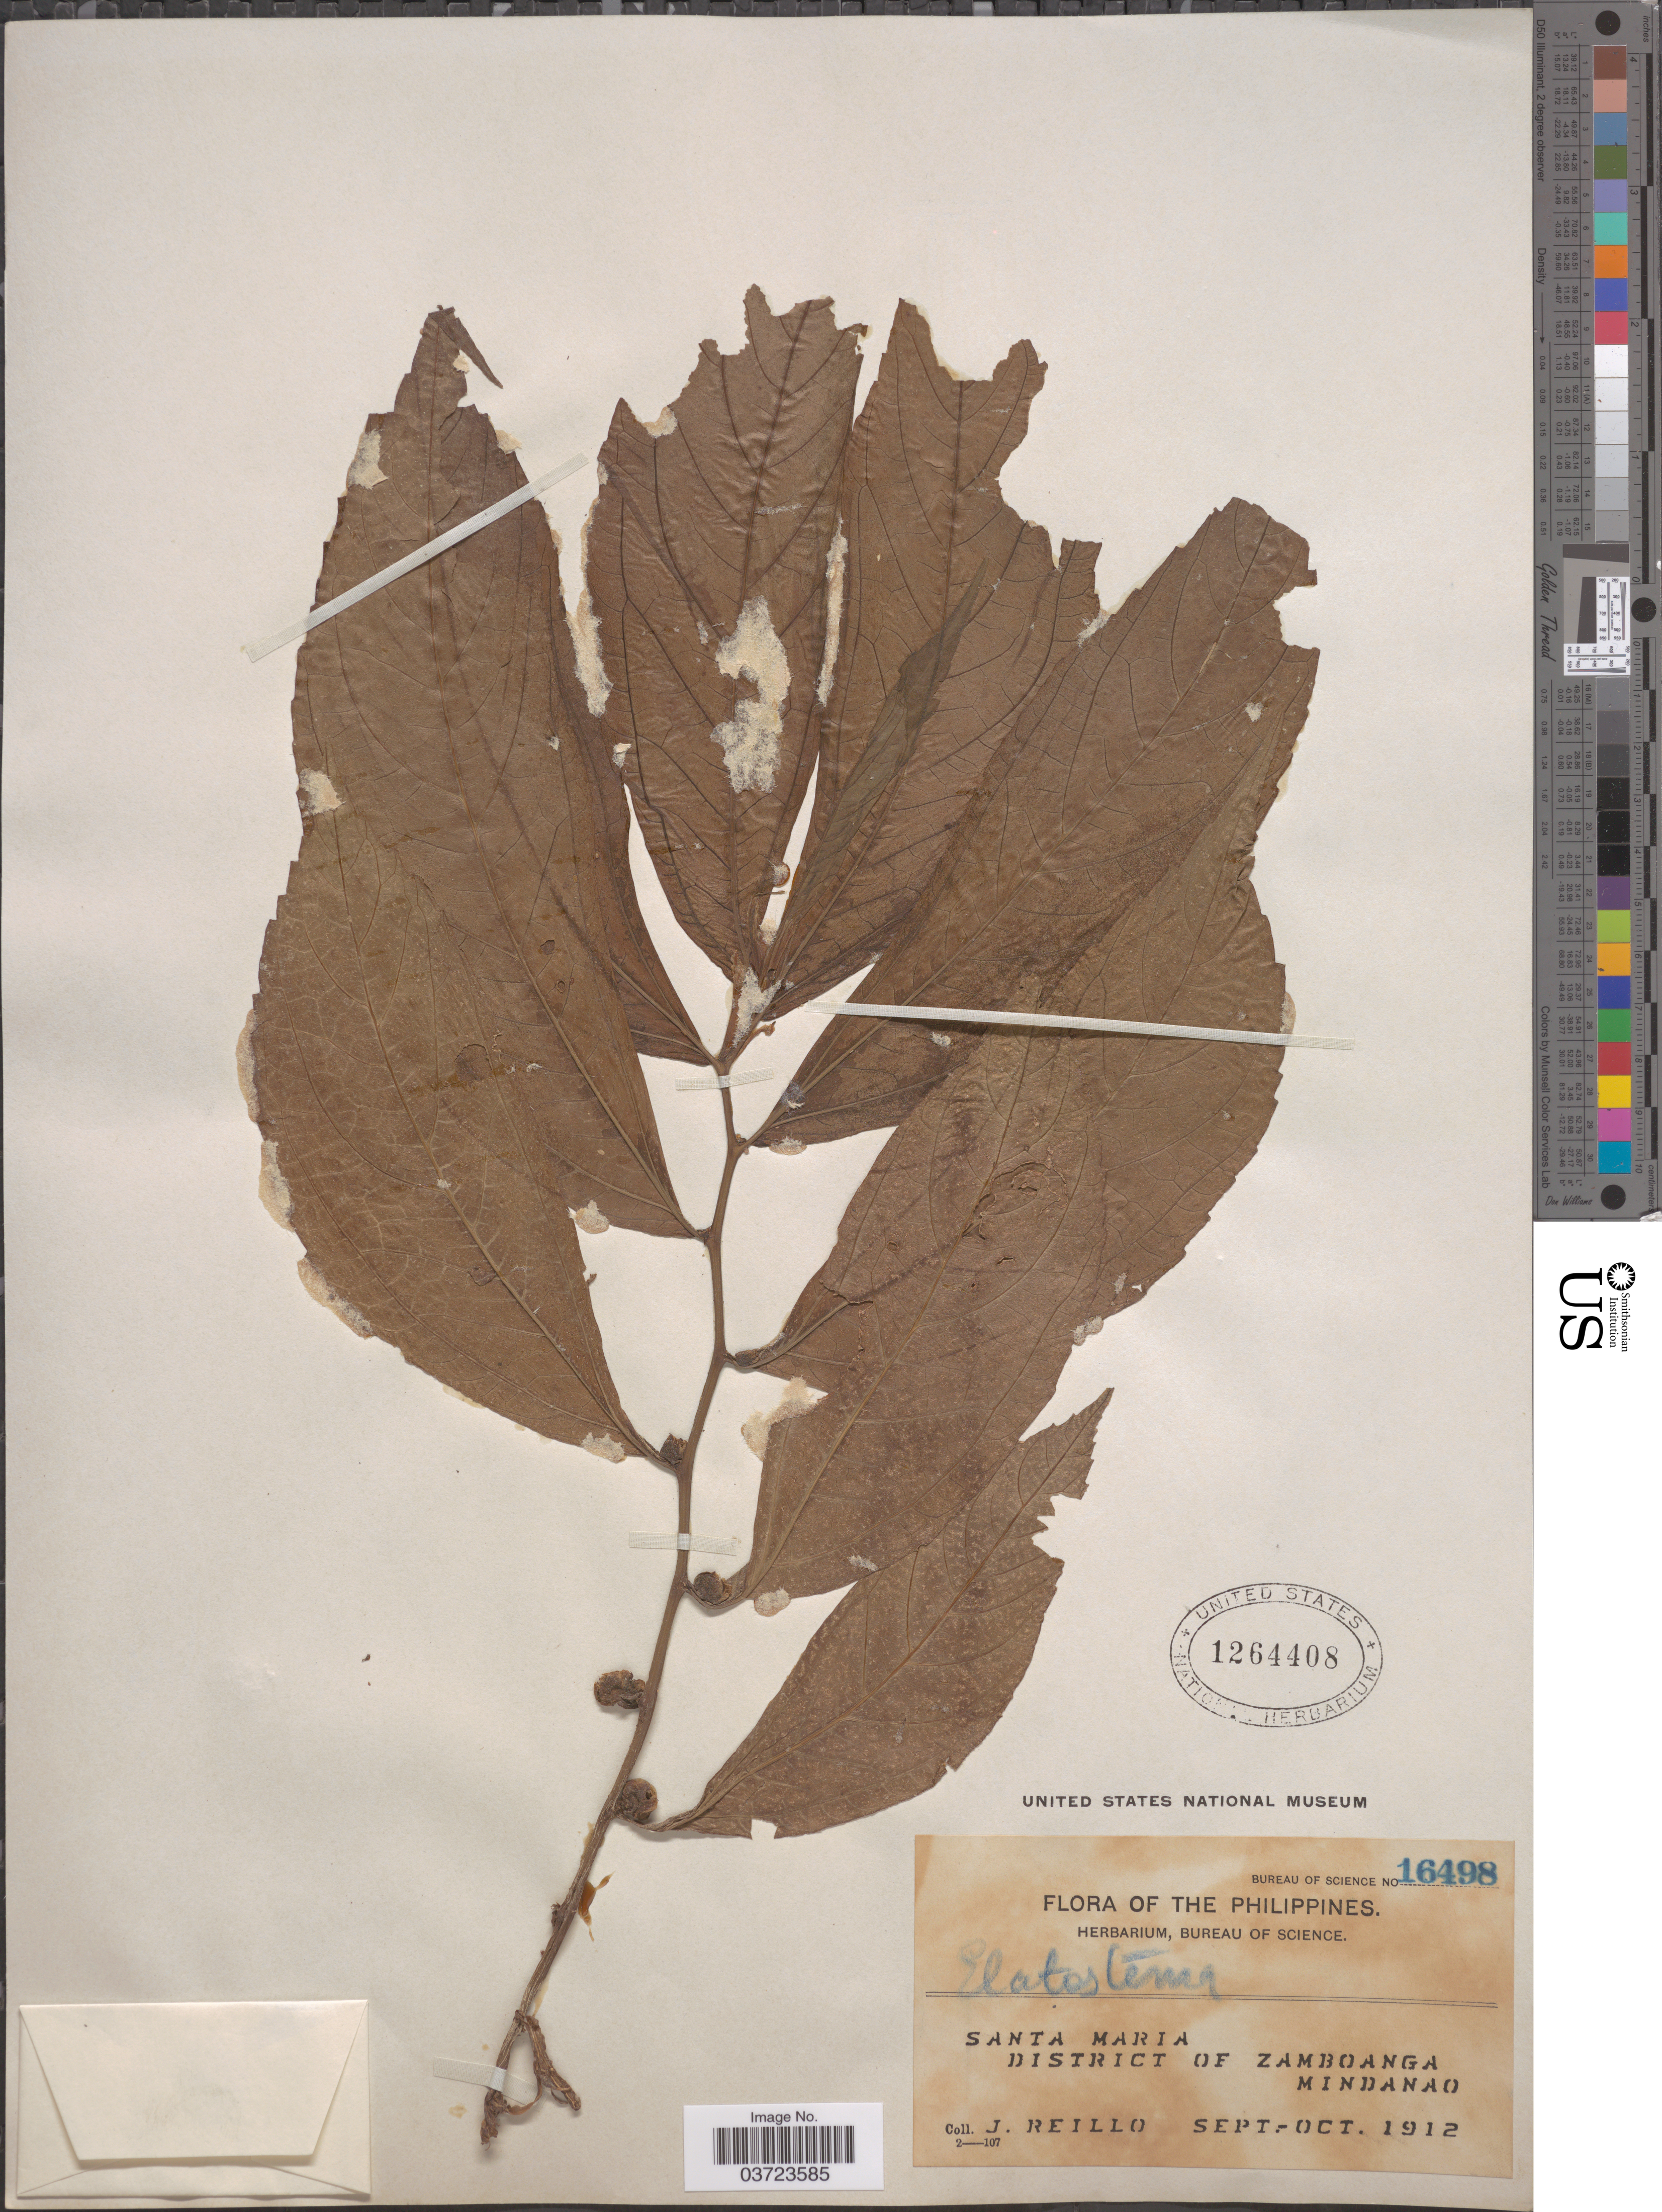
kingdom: Plantae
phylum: Tracheophyta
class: Magnoliopsida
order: Rosales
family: Urticaceae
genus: Elatostema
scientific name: Elatostema sp.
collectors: J. Reillo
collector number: Bureau of Science 16498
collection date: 1912-09/1912-10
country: Philippines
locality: Santa Maria. District of Zamboanga. Mindanao.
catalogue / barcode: US 1264408